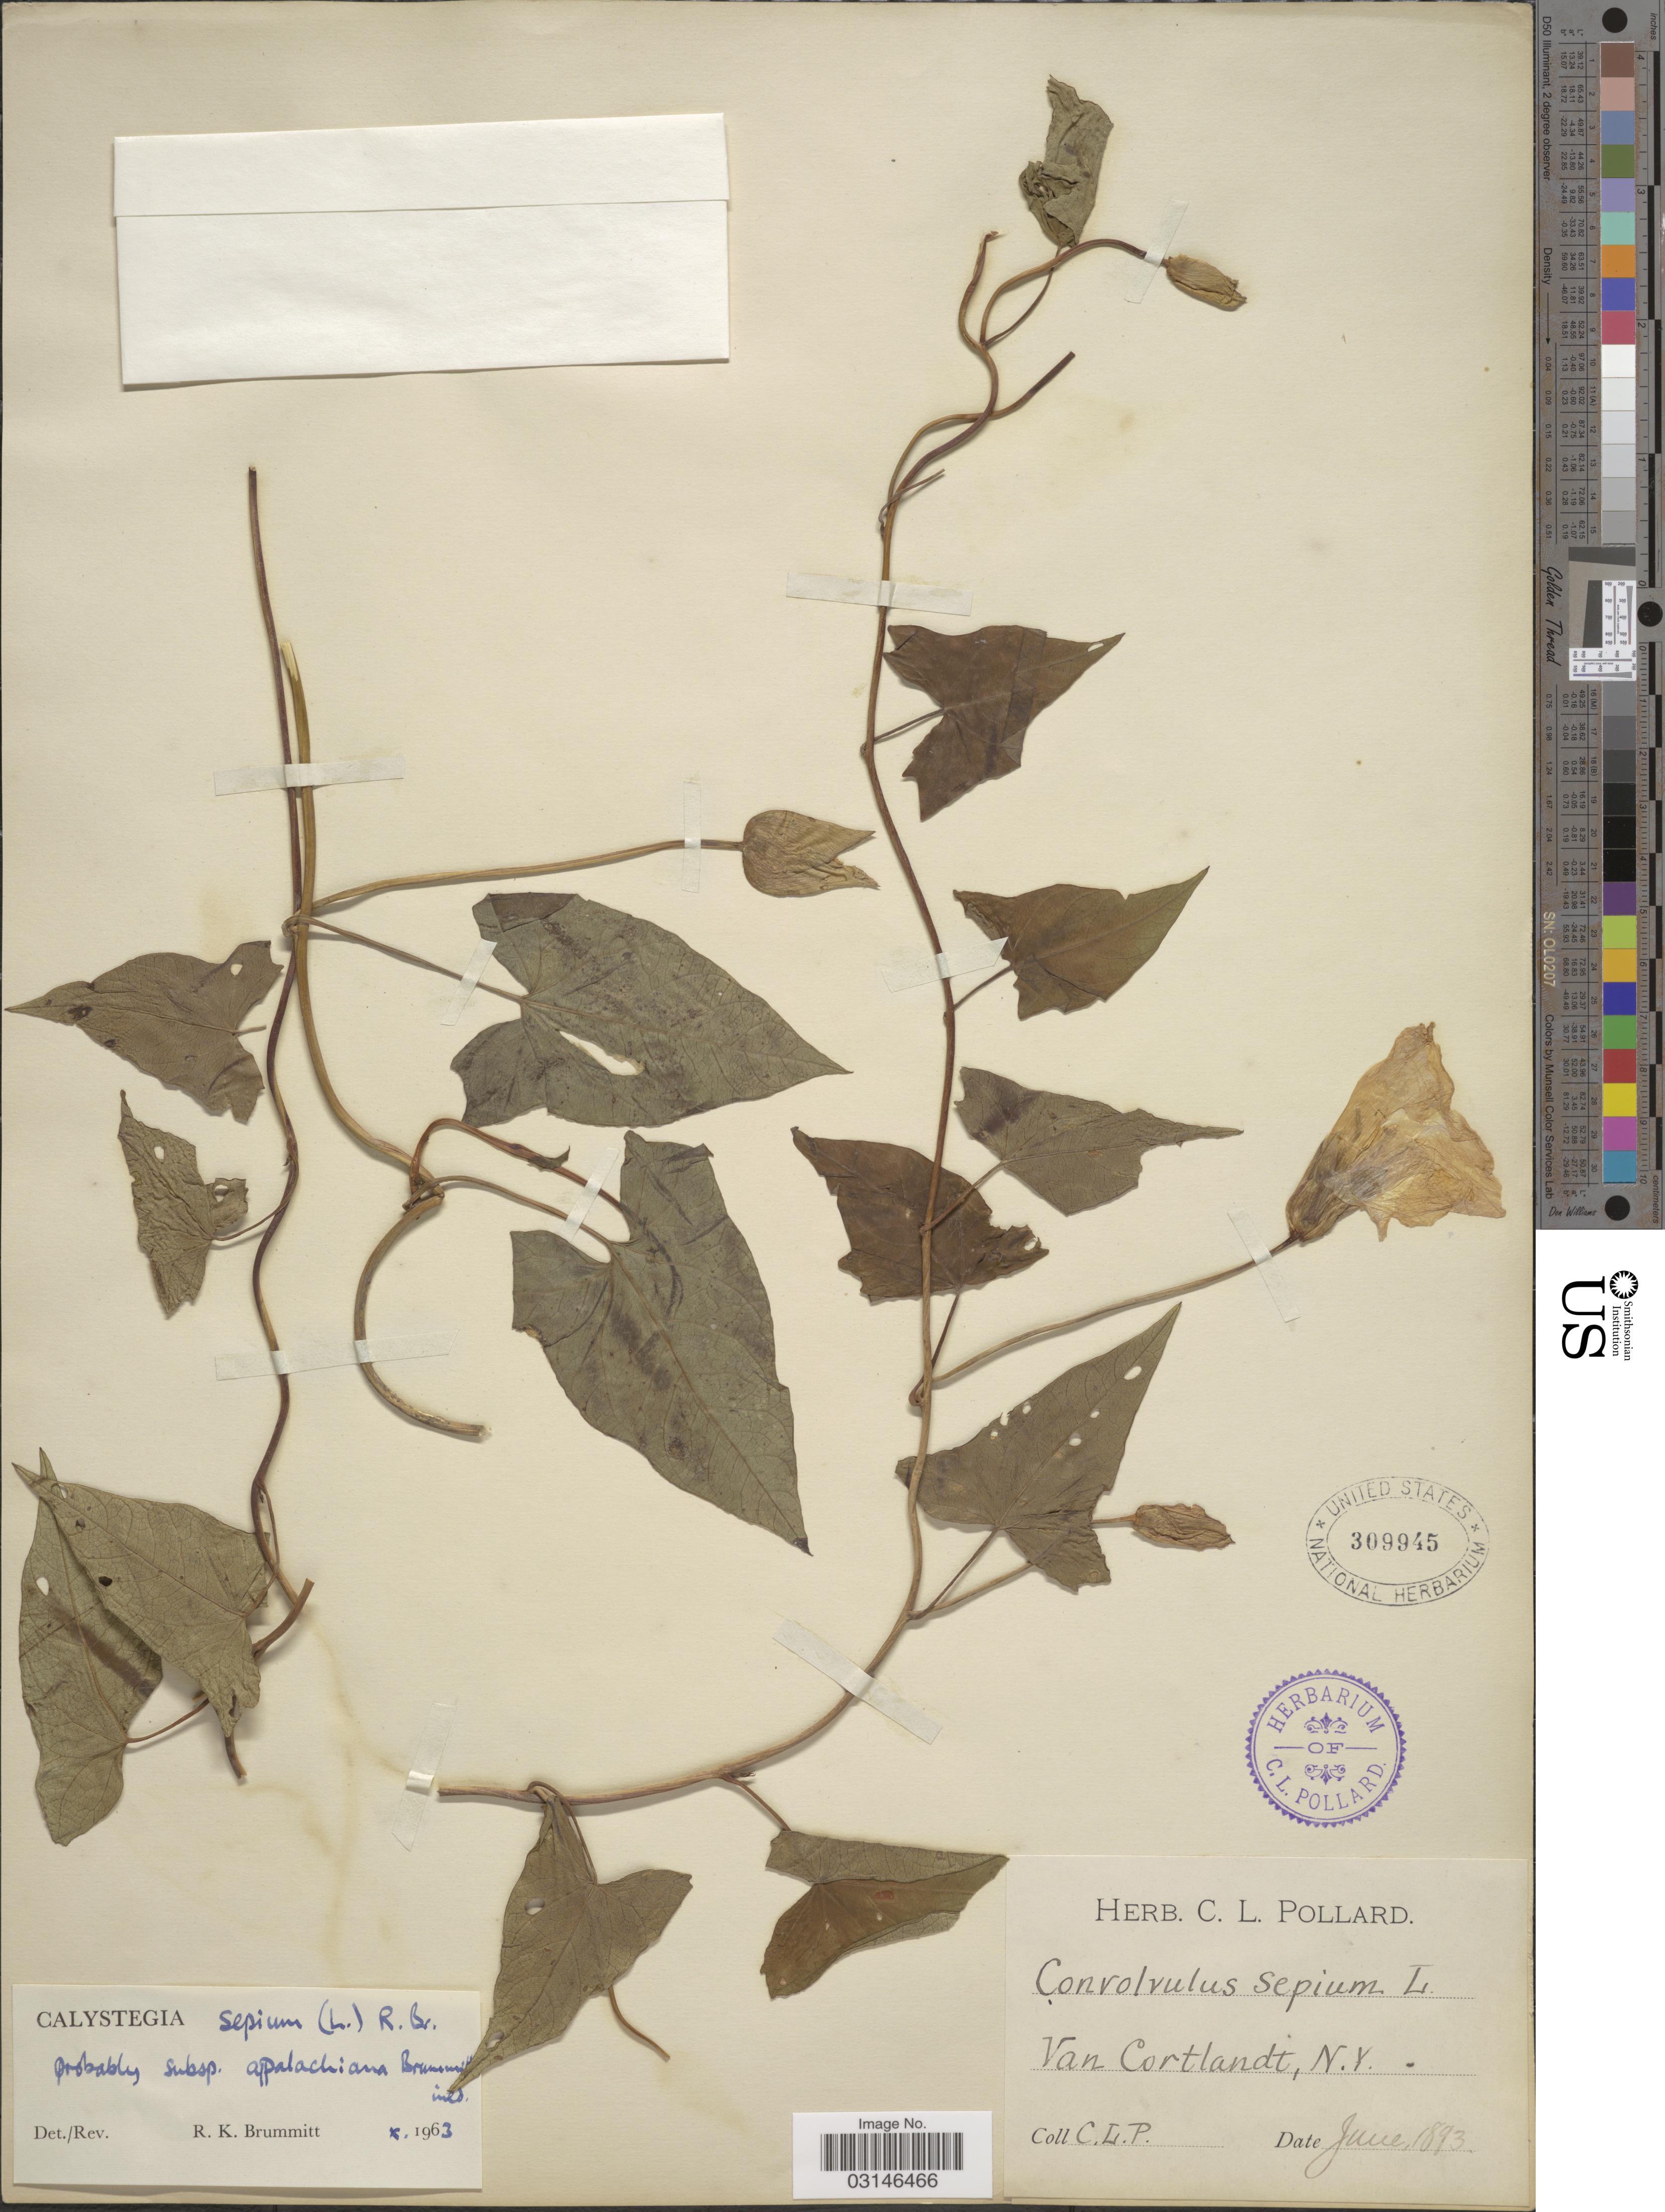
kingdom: Plantae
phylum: Tracheophyta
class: Magnoliopsida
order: Solanales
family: Convolvulaceae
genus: Calystegia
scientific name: Calystegia sepium subsp. appalachiana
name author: Brummitt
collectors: C. L. Pollard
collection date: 1893-06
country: United States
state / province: New York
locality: Van Cortlandt, N.Y.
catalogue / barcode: US 309945